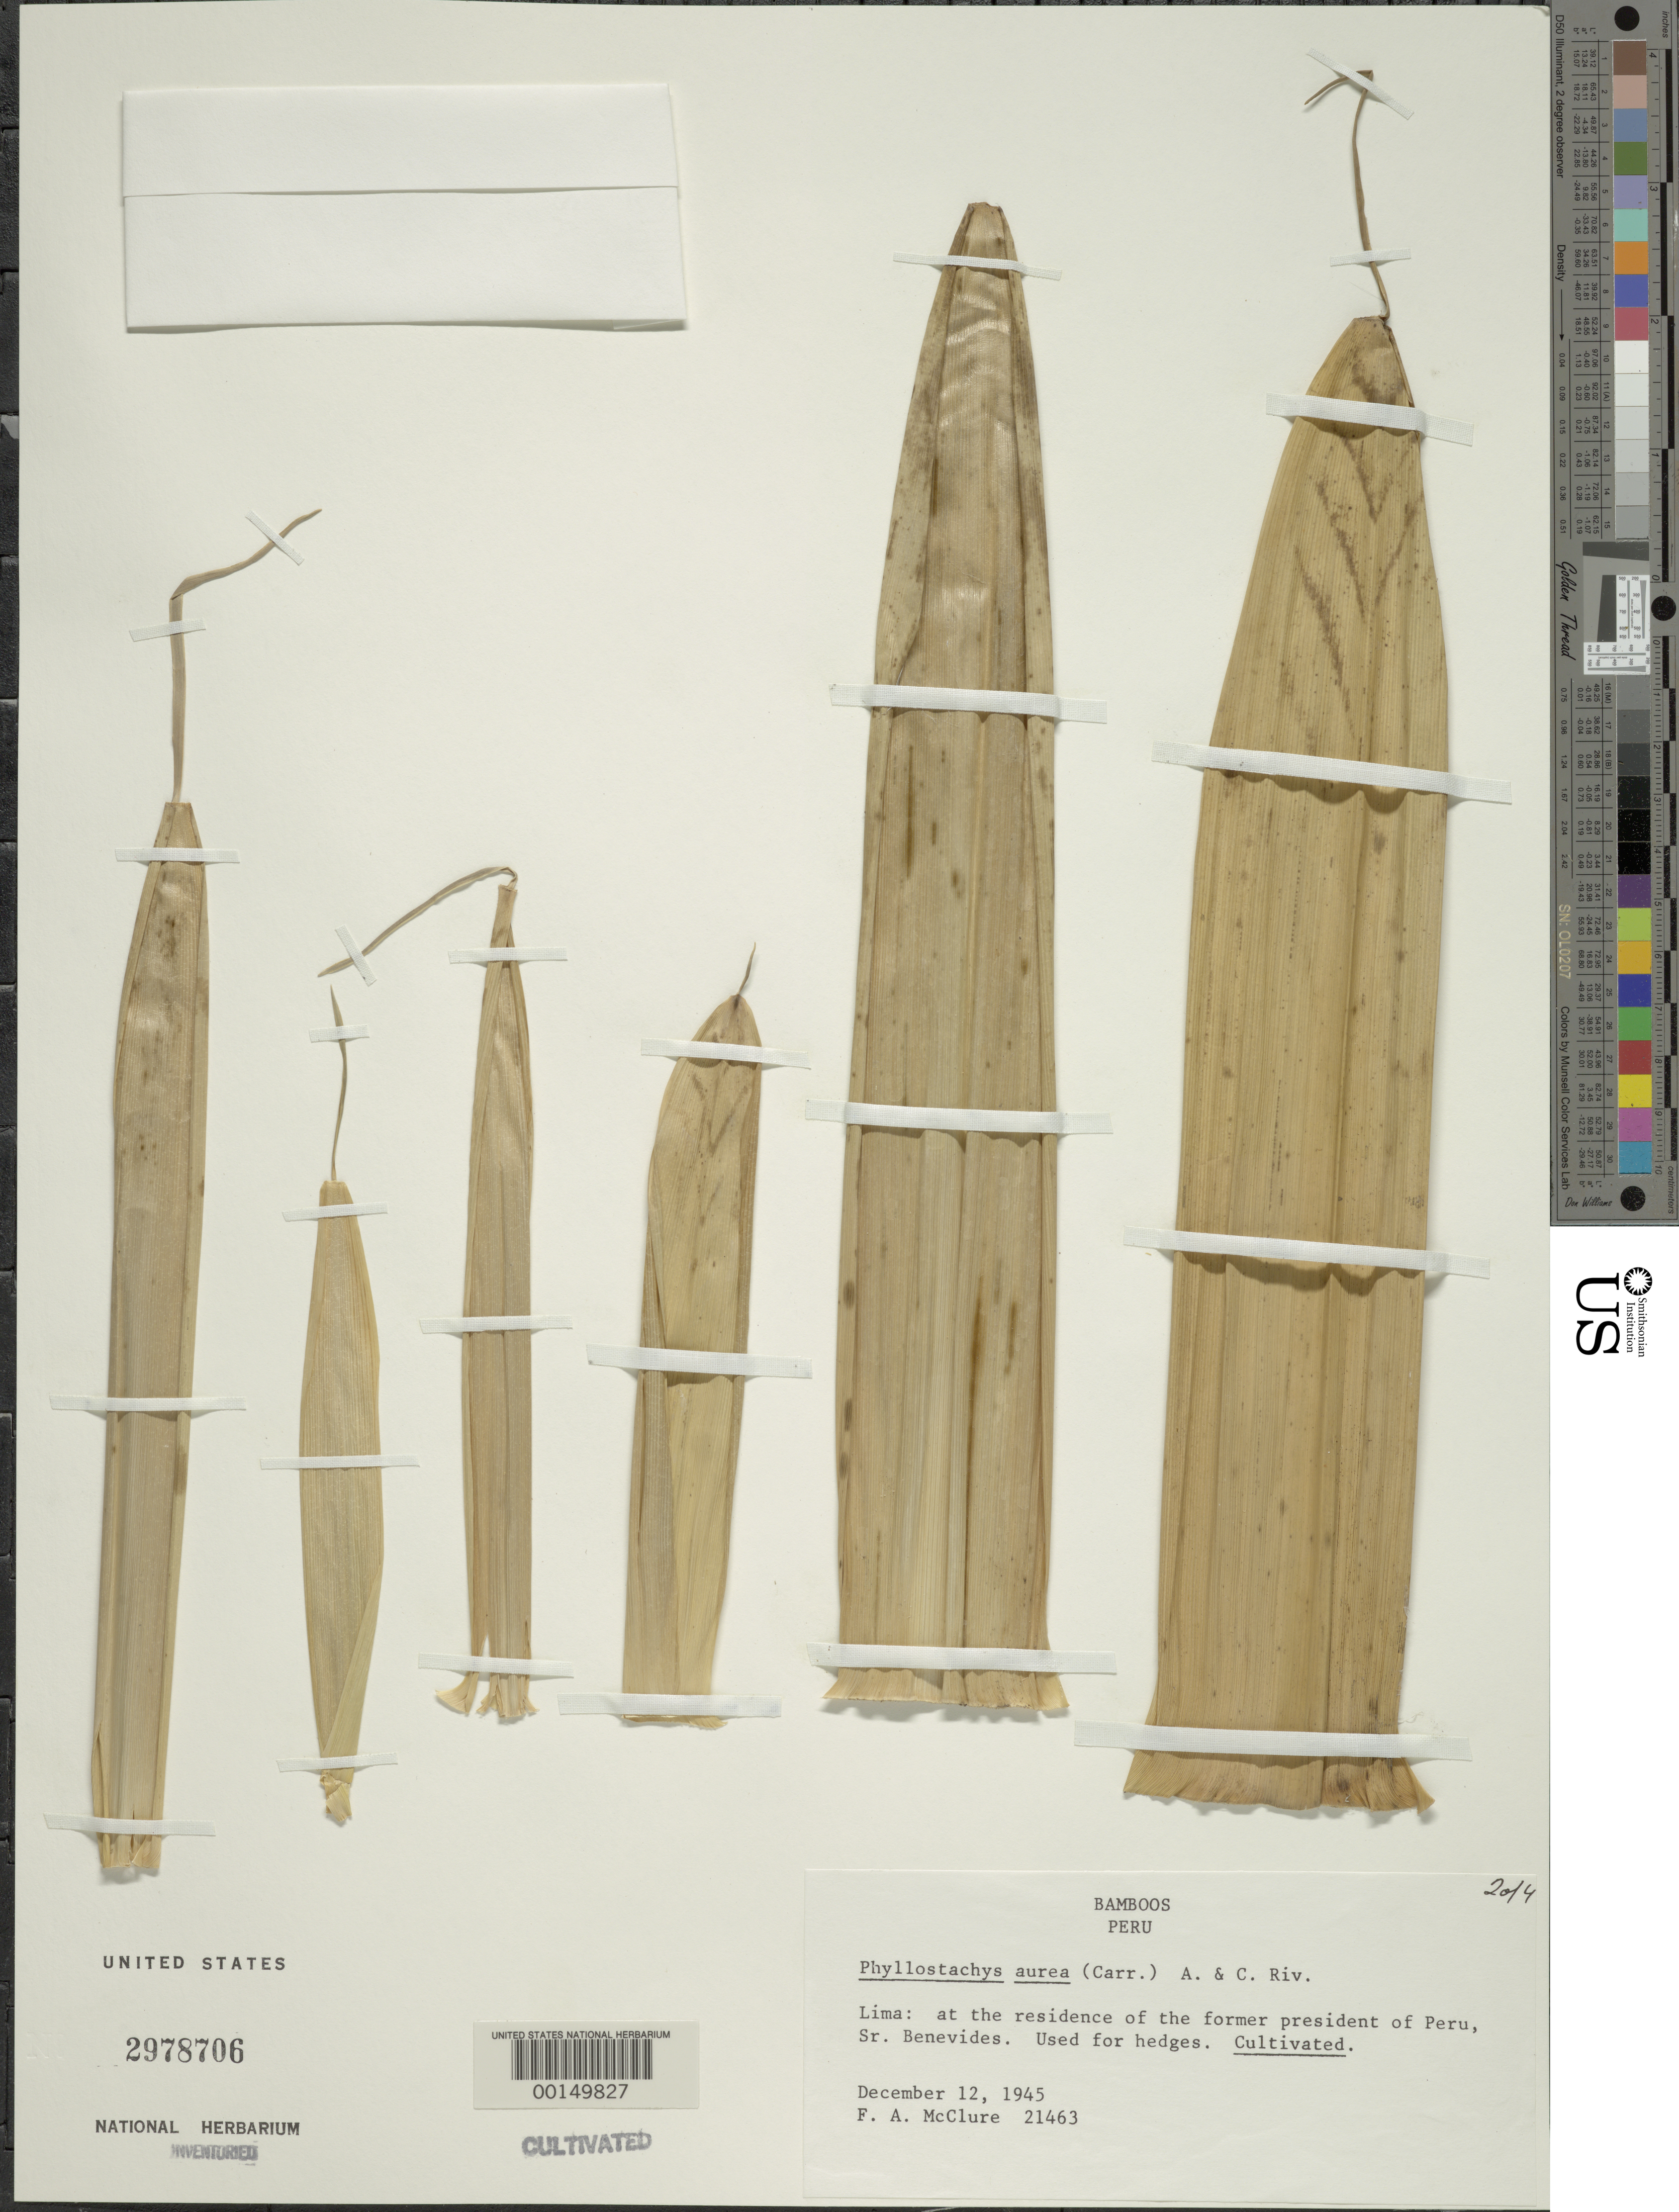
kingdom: Plantae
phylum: Tracheophyta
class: Liliopsida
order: Poales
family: Poaceae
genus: Phyllostachys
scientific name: Phyllostachys aurea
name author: Rivière & C. Rivière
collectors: F. A. McClure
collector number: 21463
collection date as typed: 12 Dec 1945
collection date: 1945-12-12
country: Peru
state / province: Lima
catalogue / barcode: US 2978706